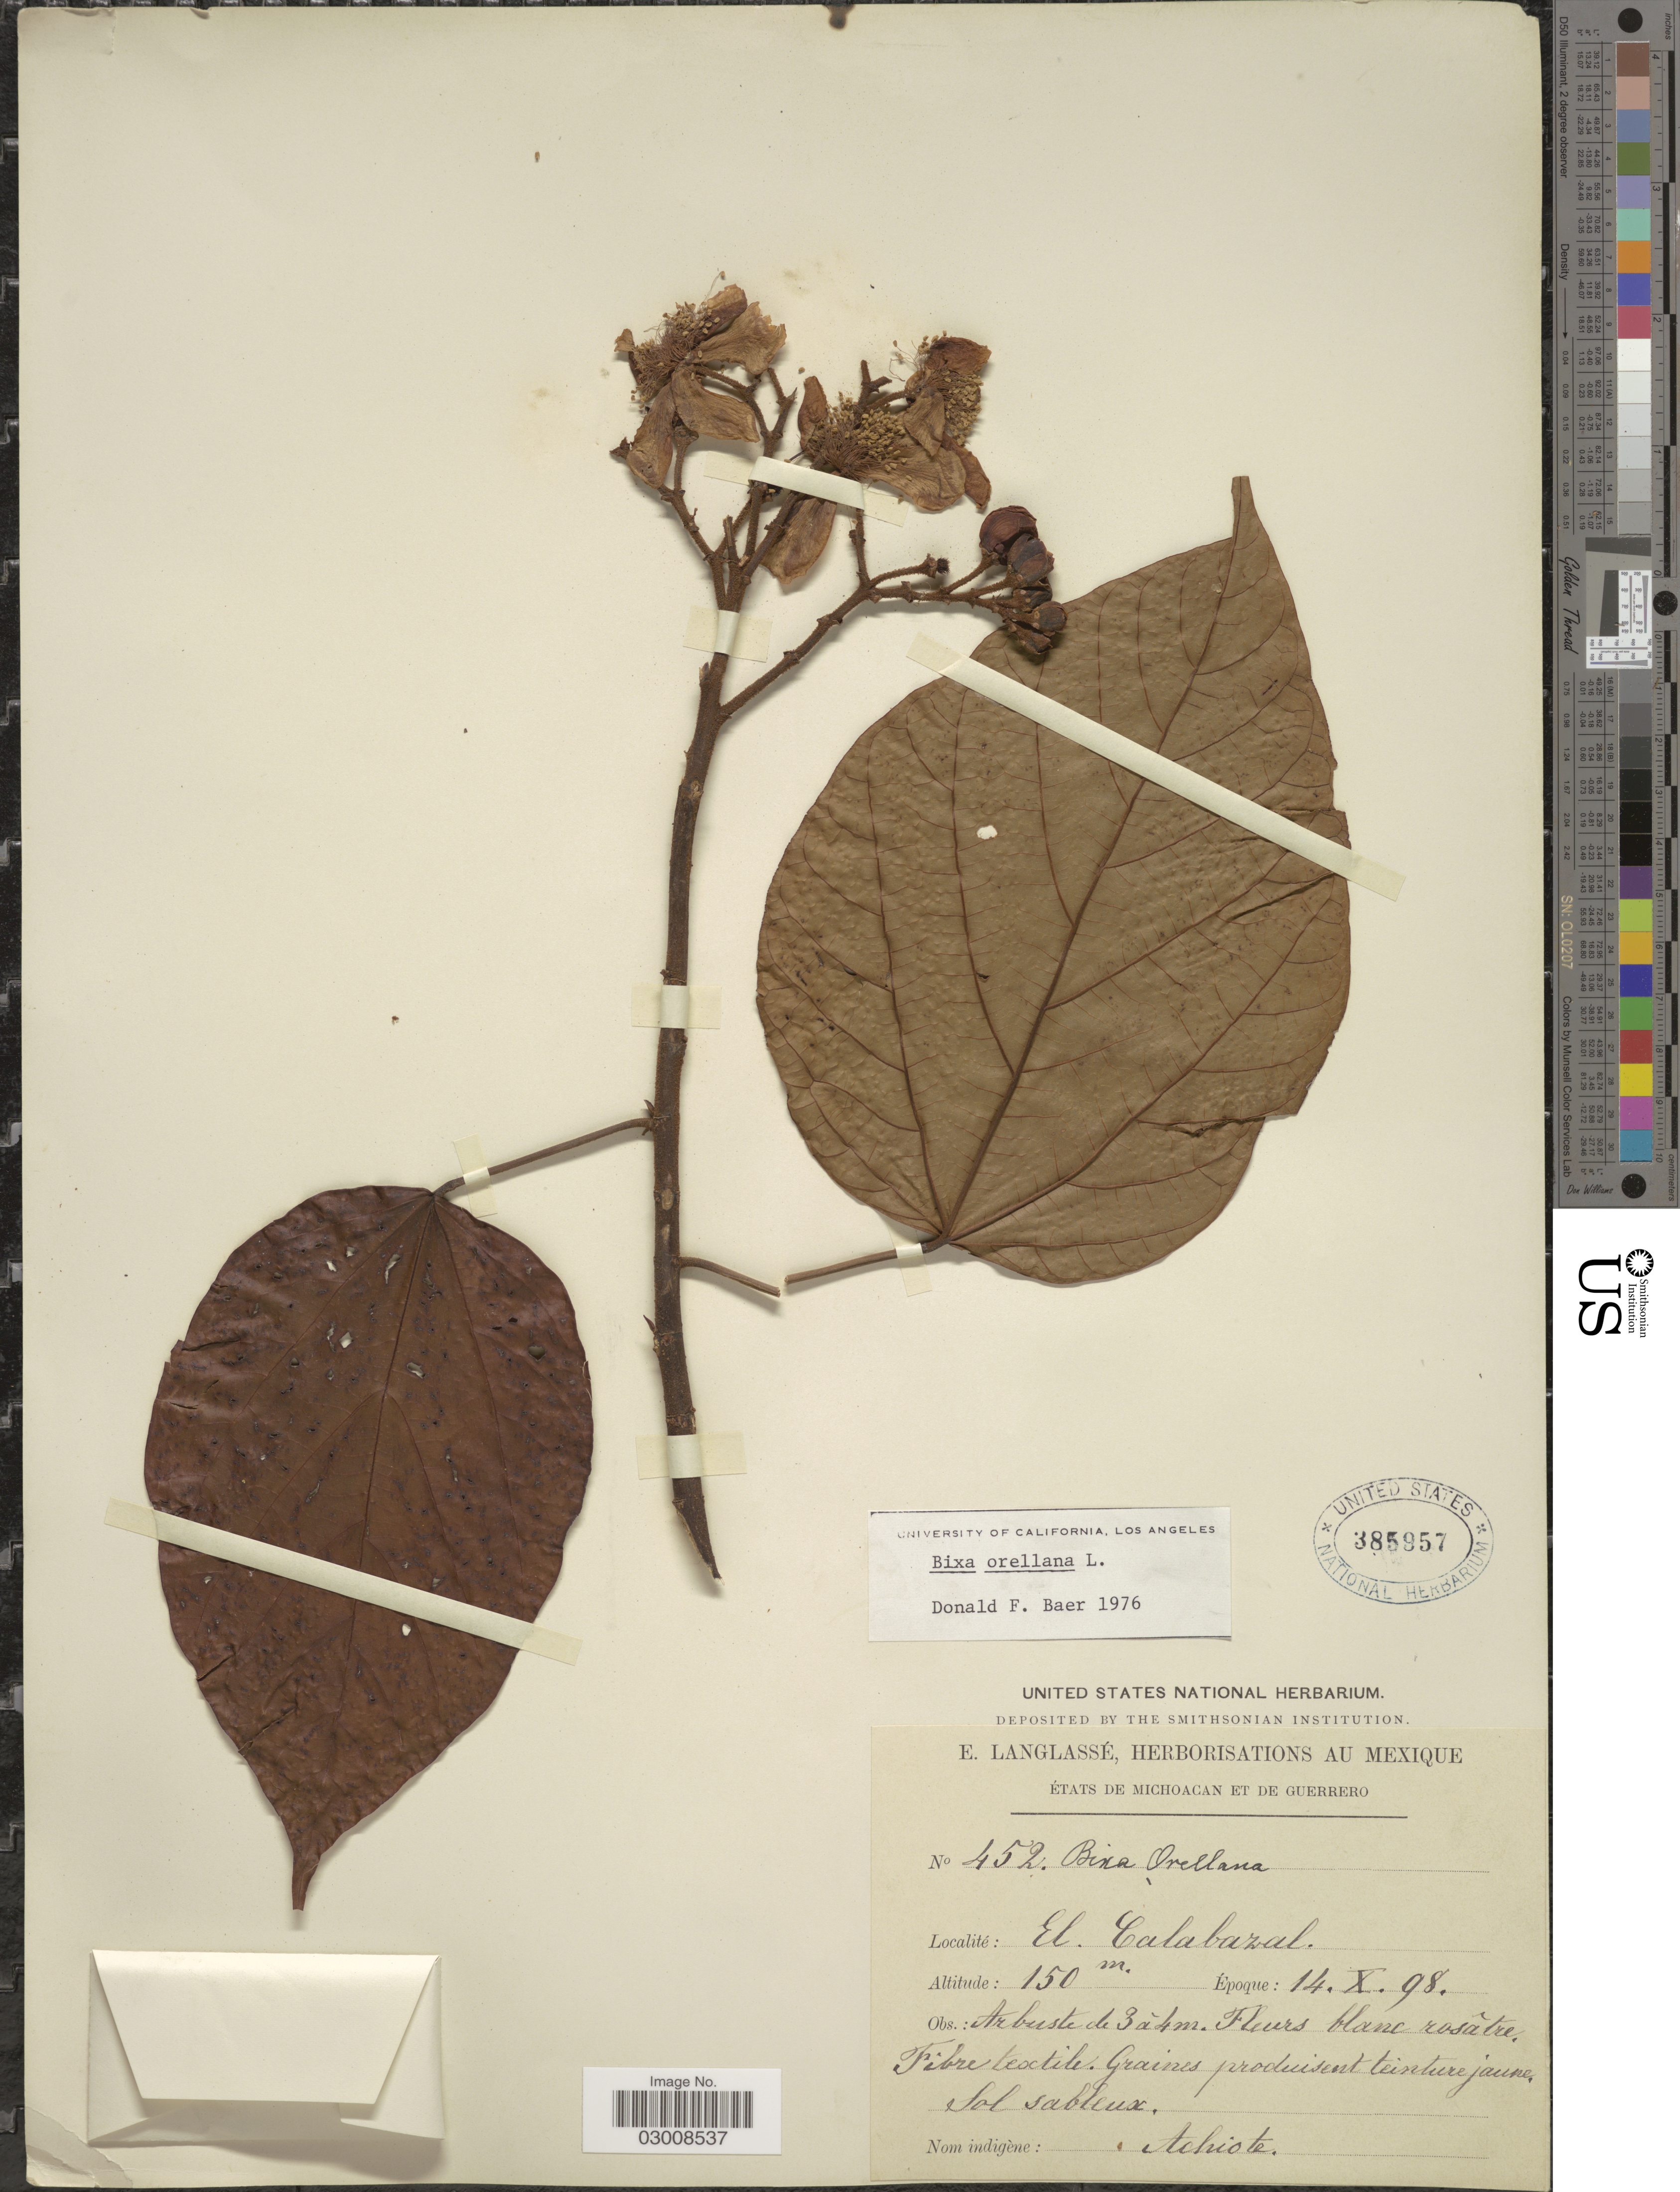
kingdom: Plantae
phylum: Tracheophyta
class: Magnoliopsida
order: Malvales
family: Bixaceae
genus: Bixa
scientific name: Bixa orellana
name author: L.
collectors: E. Langlassé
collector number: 452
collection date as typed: Transcribed d/m/y: 14/10/98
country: Mexico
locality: El Calabazal.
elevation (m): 150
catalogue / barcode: US 385957